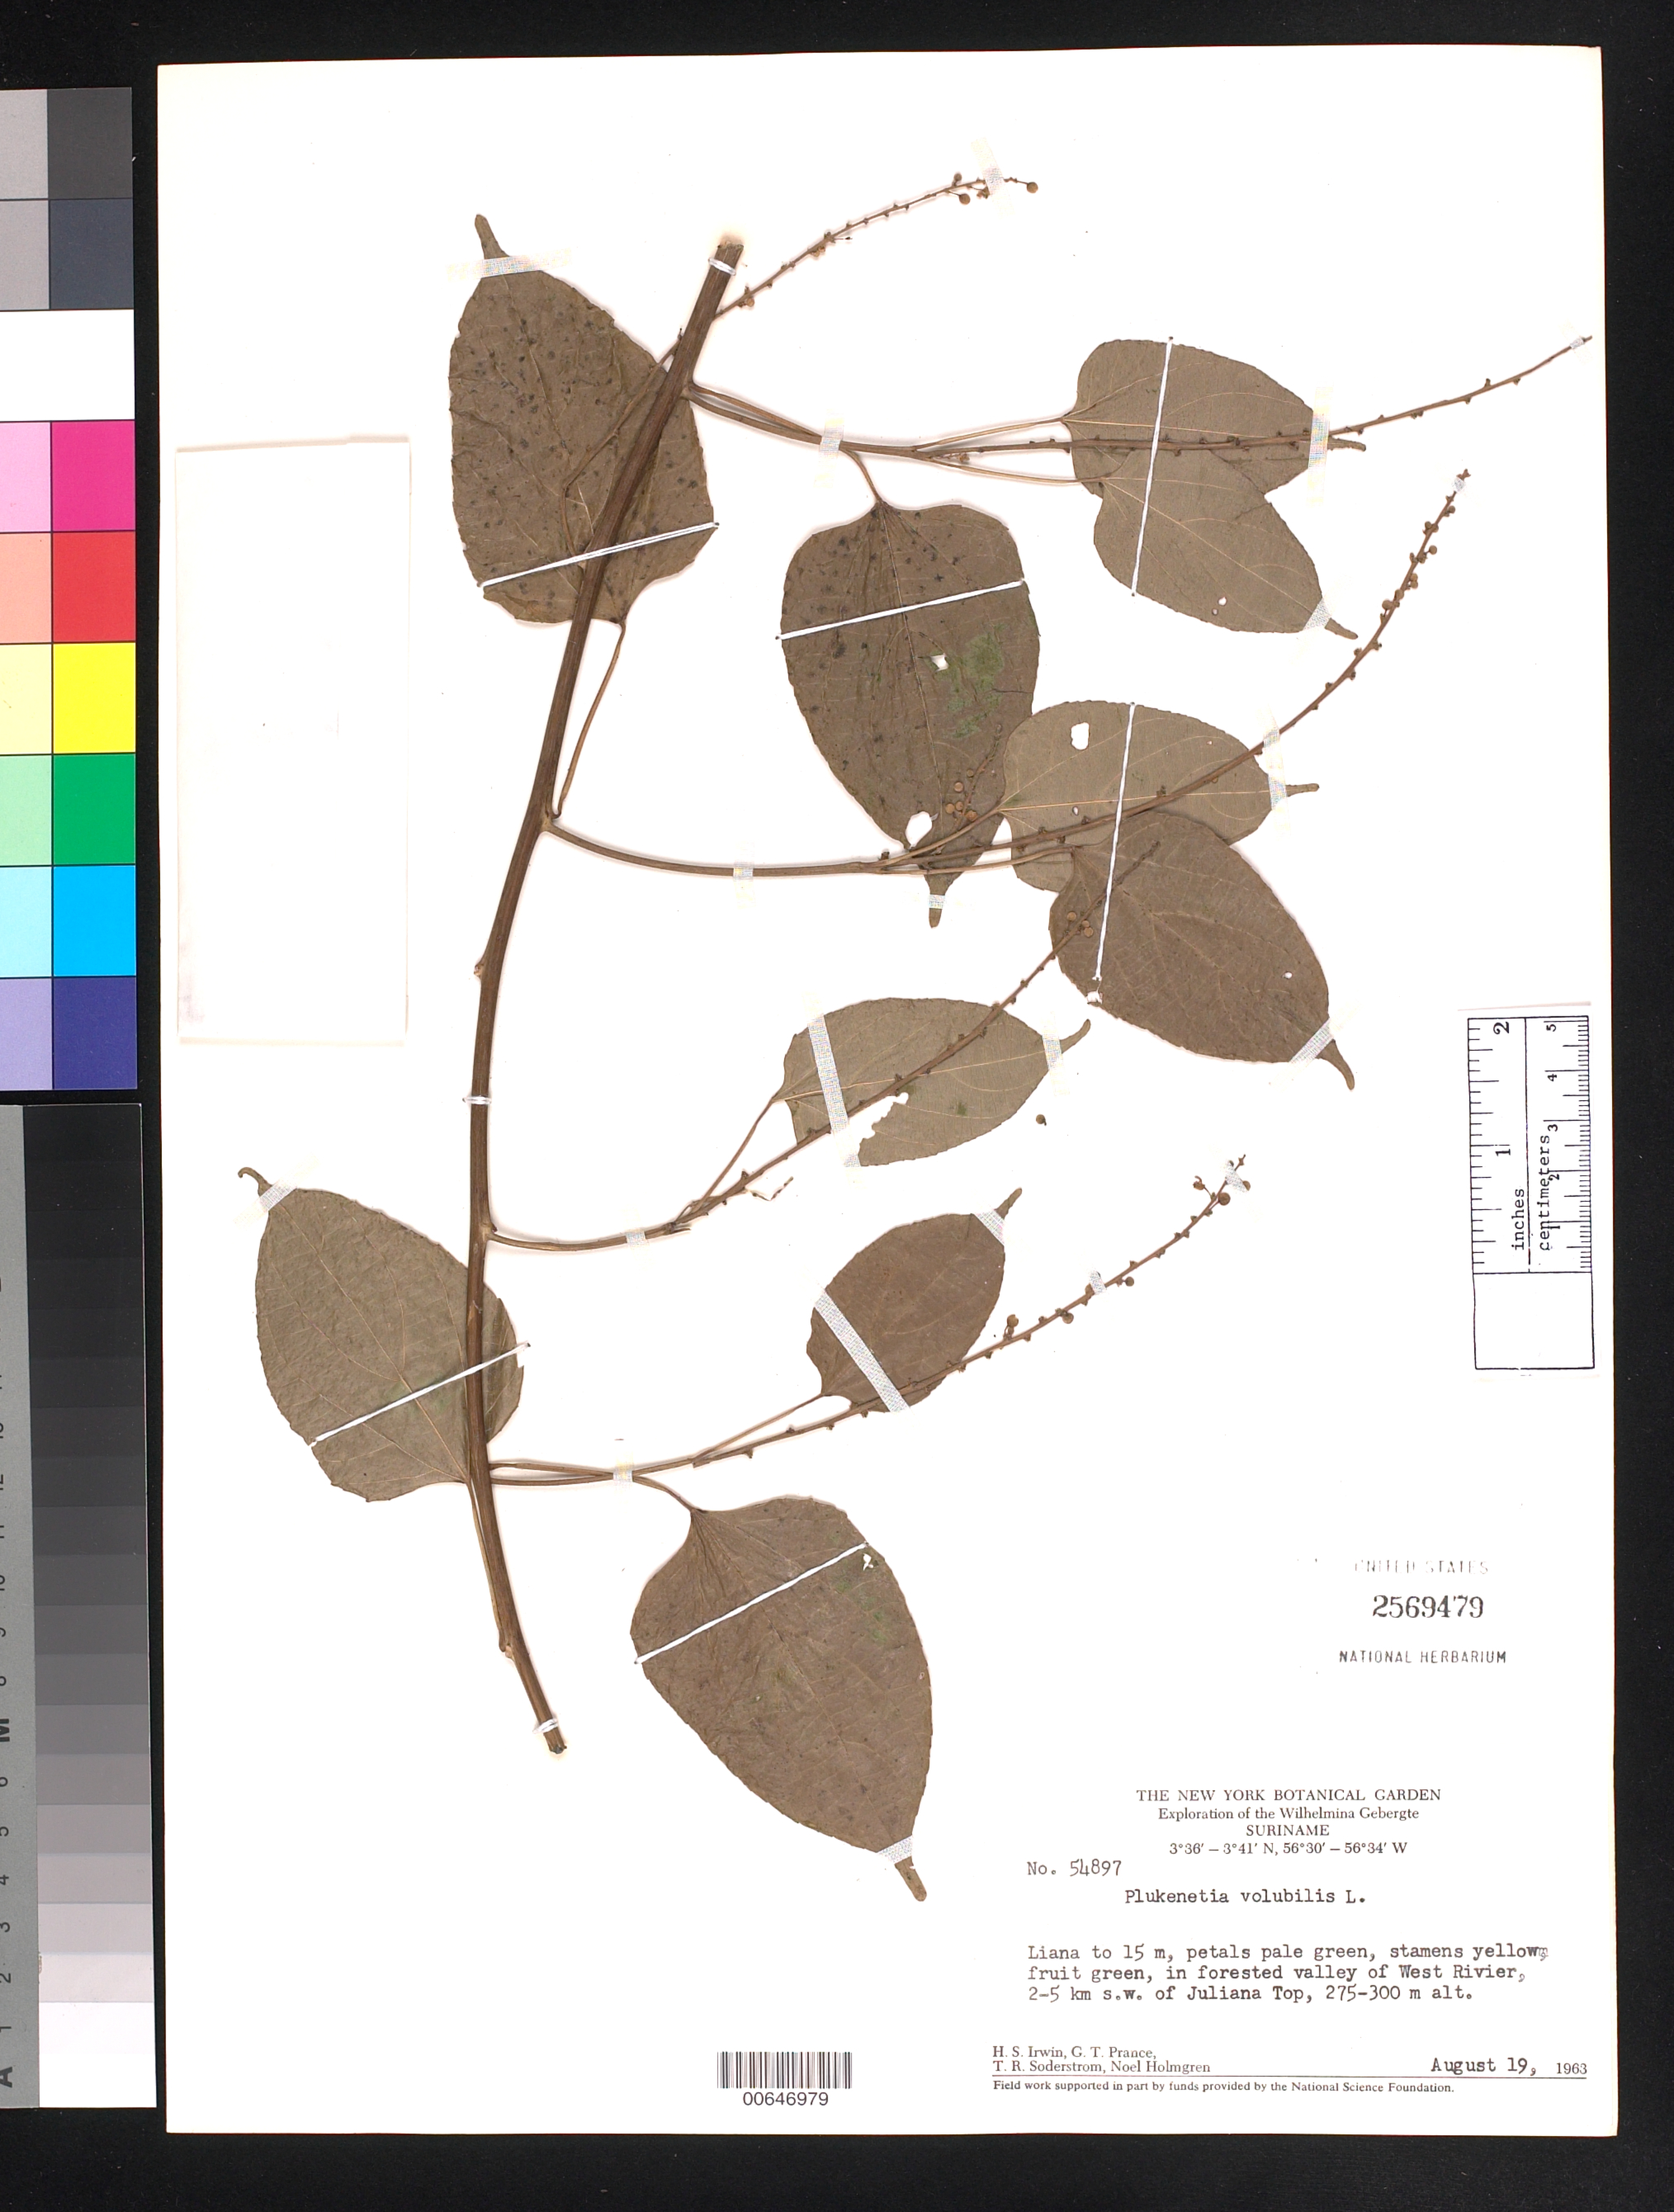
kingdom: Plantae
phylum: Tracheophyta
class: Magnoliopsida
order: Malpighiales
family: Euphorbiaceae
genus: Plukenetia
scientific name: Plukenetia volubilis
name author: L.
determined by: Gillespie, L. J.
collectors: H. Irwin, G. T. Prance, T. R. Soderstrom & N. H. Holmgren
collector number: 54897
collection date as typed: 19-Aug-63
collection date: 1963-08-19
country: Suriname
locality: Juliana Top, 2-5 km SW of, in West R. valley, Wilhelmina Gebergte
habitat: Forested river valley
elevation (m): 275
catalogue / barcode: US 2569479